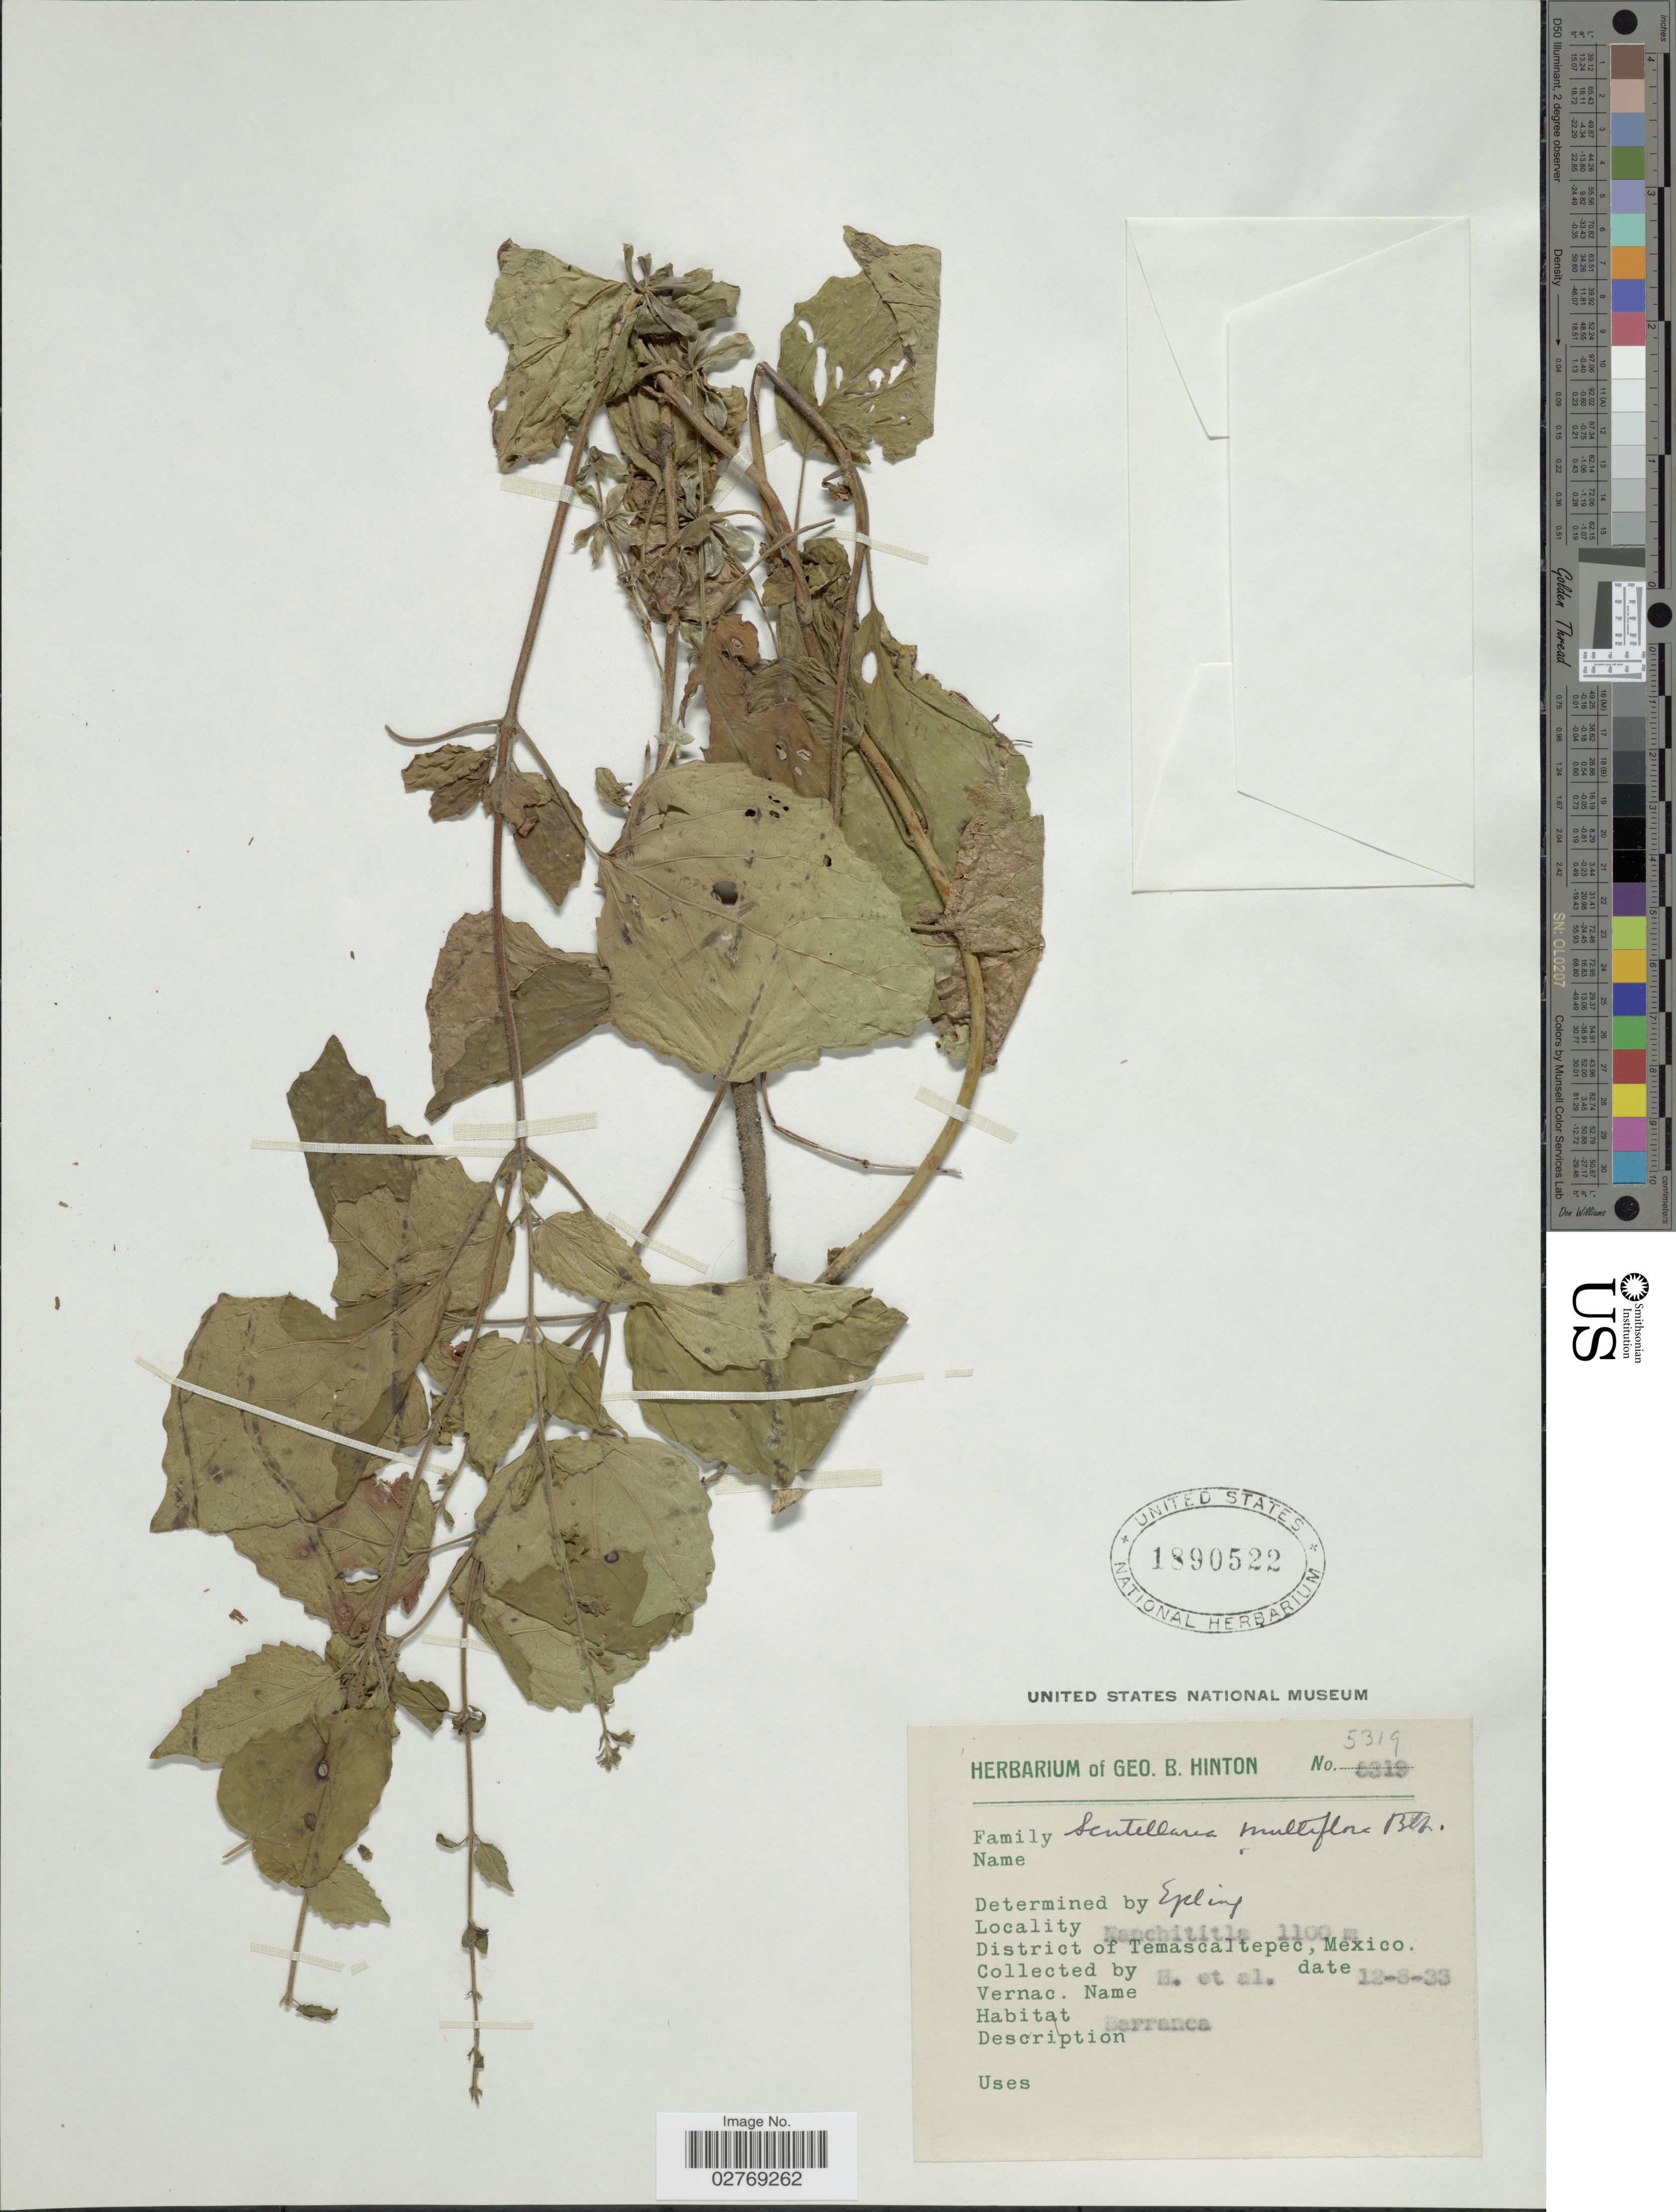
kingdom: Plantae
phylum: Tracheophyta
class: Magnoliopsida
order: Lamiales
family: Lamiaceae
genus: Scutellaria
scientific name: Scutellaria multiflora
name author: Benth.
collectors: G. B. Hinton & et al.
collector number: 5319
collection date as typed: Transcribed d/m/y: 12/8/33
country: Mexico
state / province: México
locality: Nanchititla. District of Temascaltepec.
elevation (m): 1100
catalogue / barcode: US 1890522